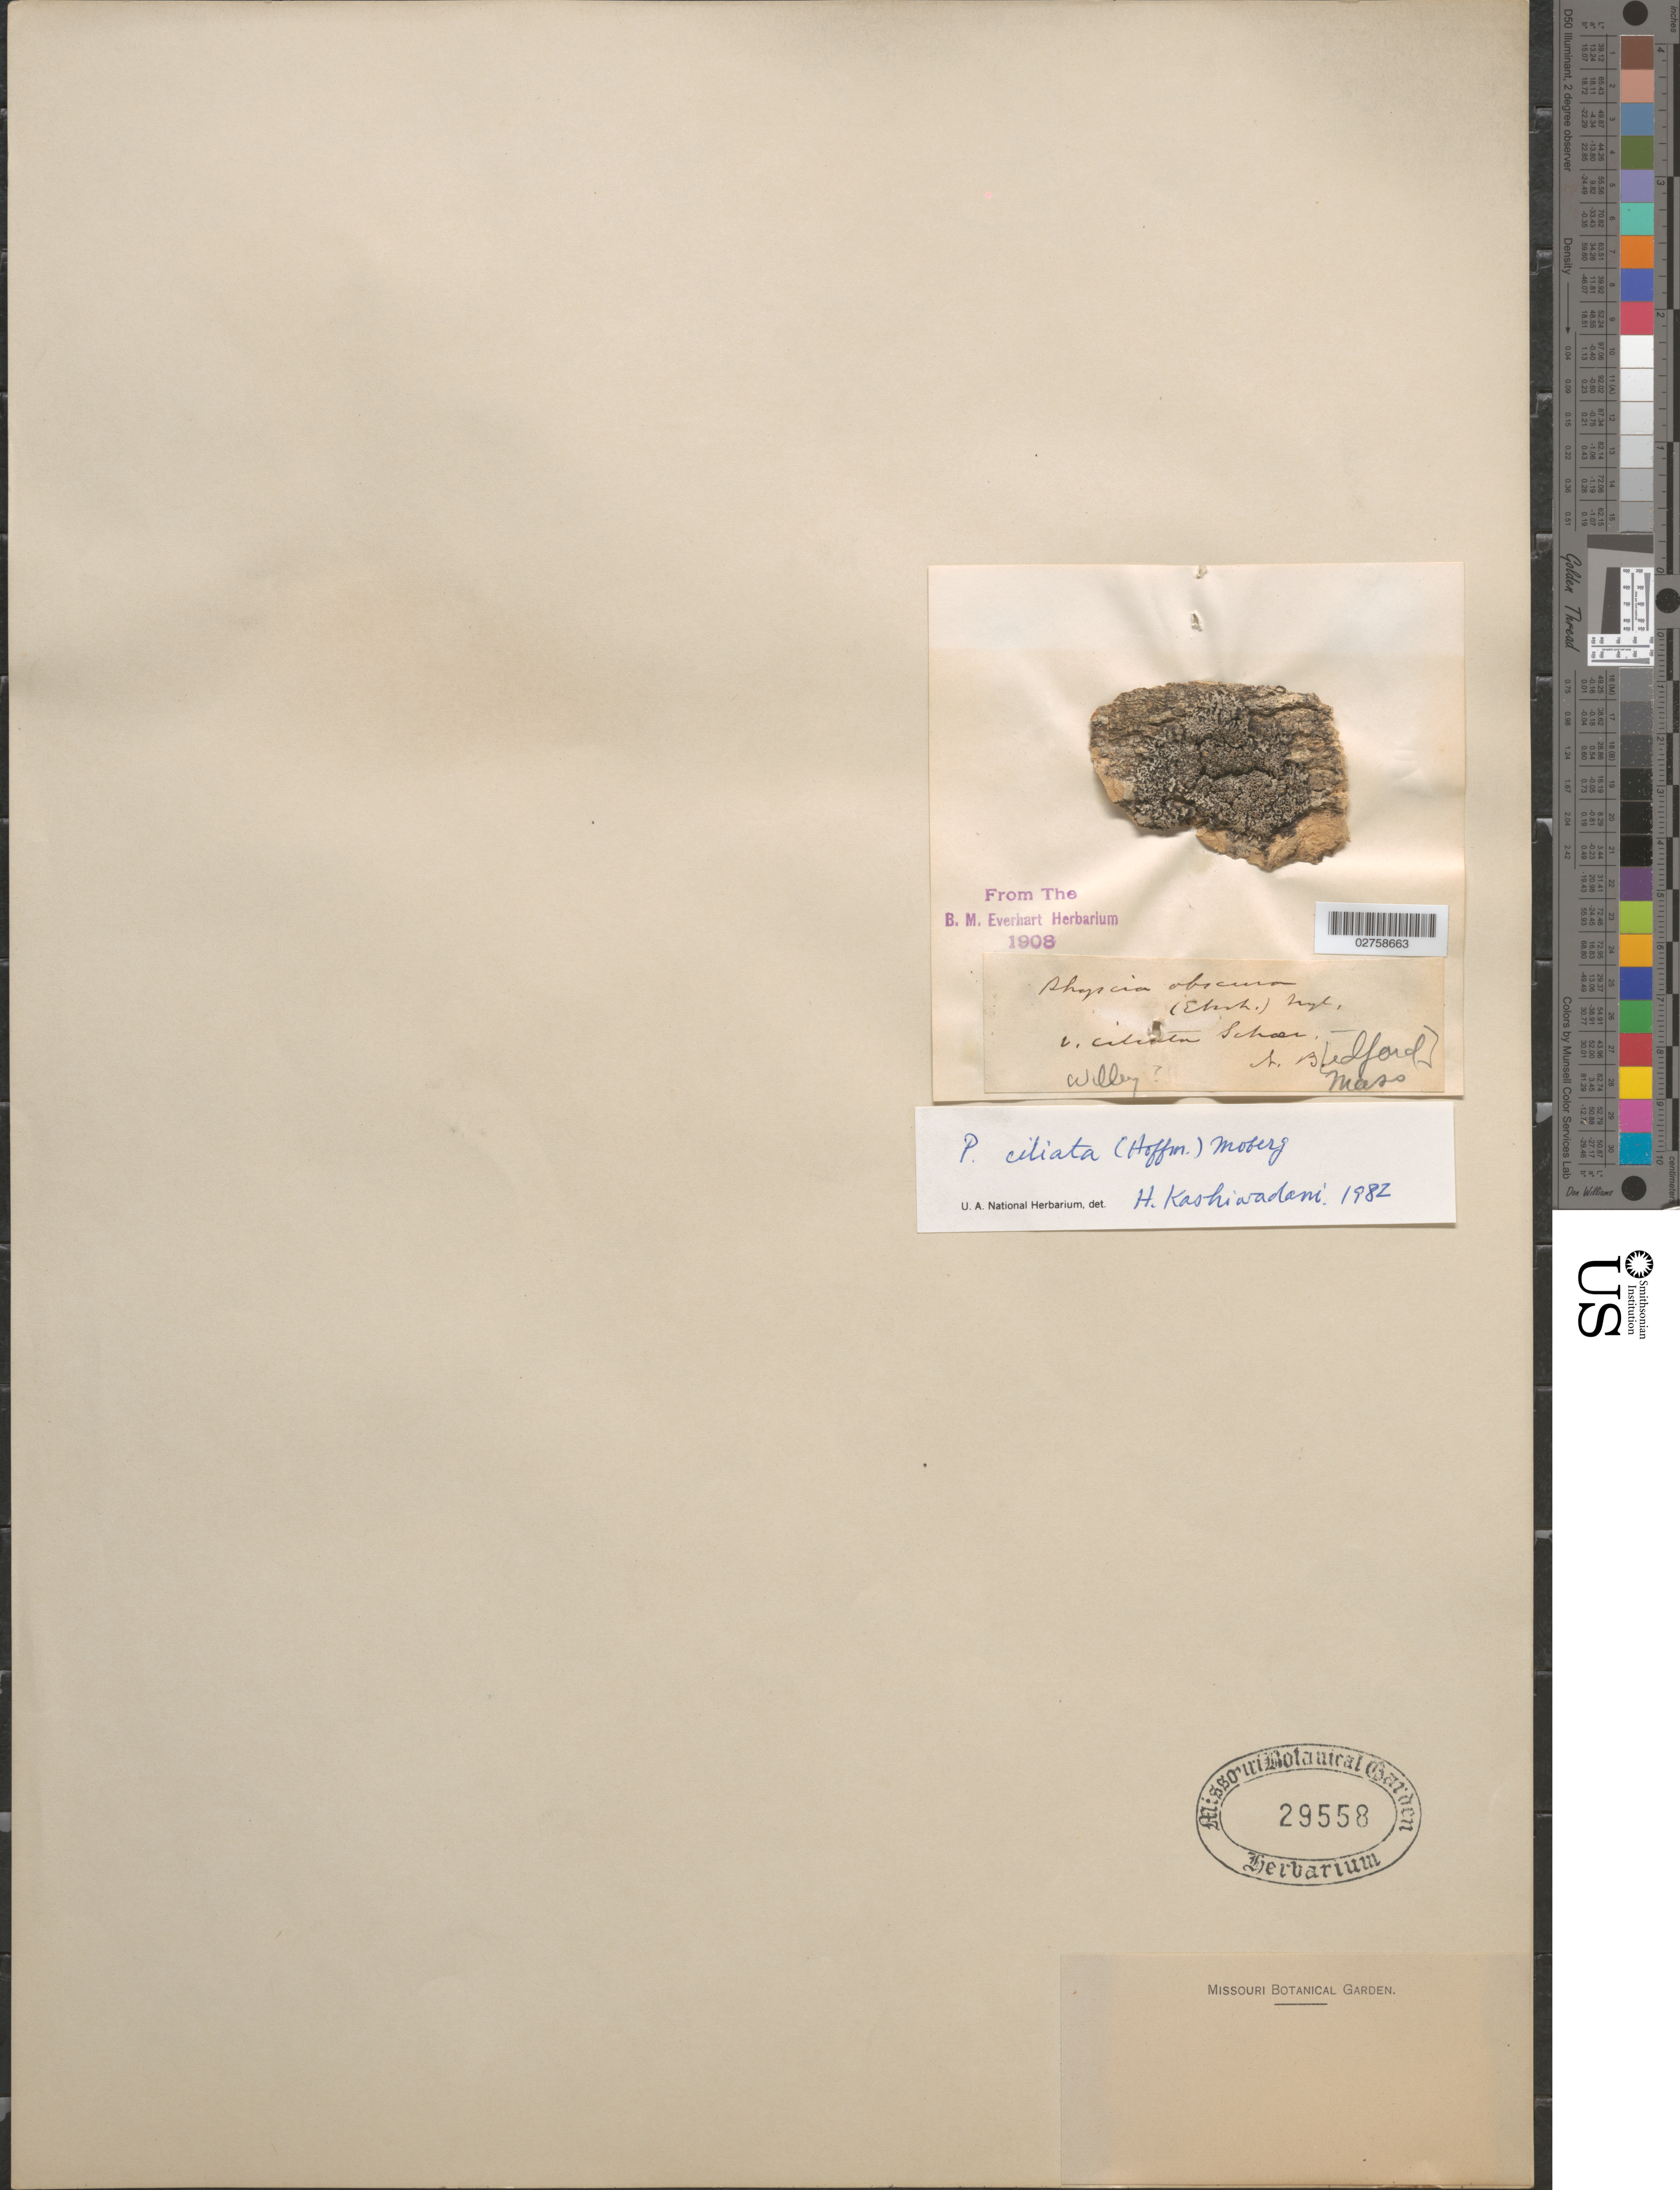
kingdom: Fungi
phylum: Ascomycota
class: Lecanoromycetes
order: Caliciales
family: Physciaceae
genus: Phaeophyscia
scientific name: Phaeophyscia ciliata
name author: (Hoffm.) Moberg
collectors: H. Willey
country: United States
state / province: Massachusetts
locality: New Bedford.